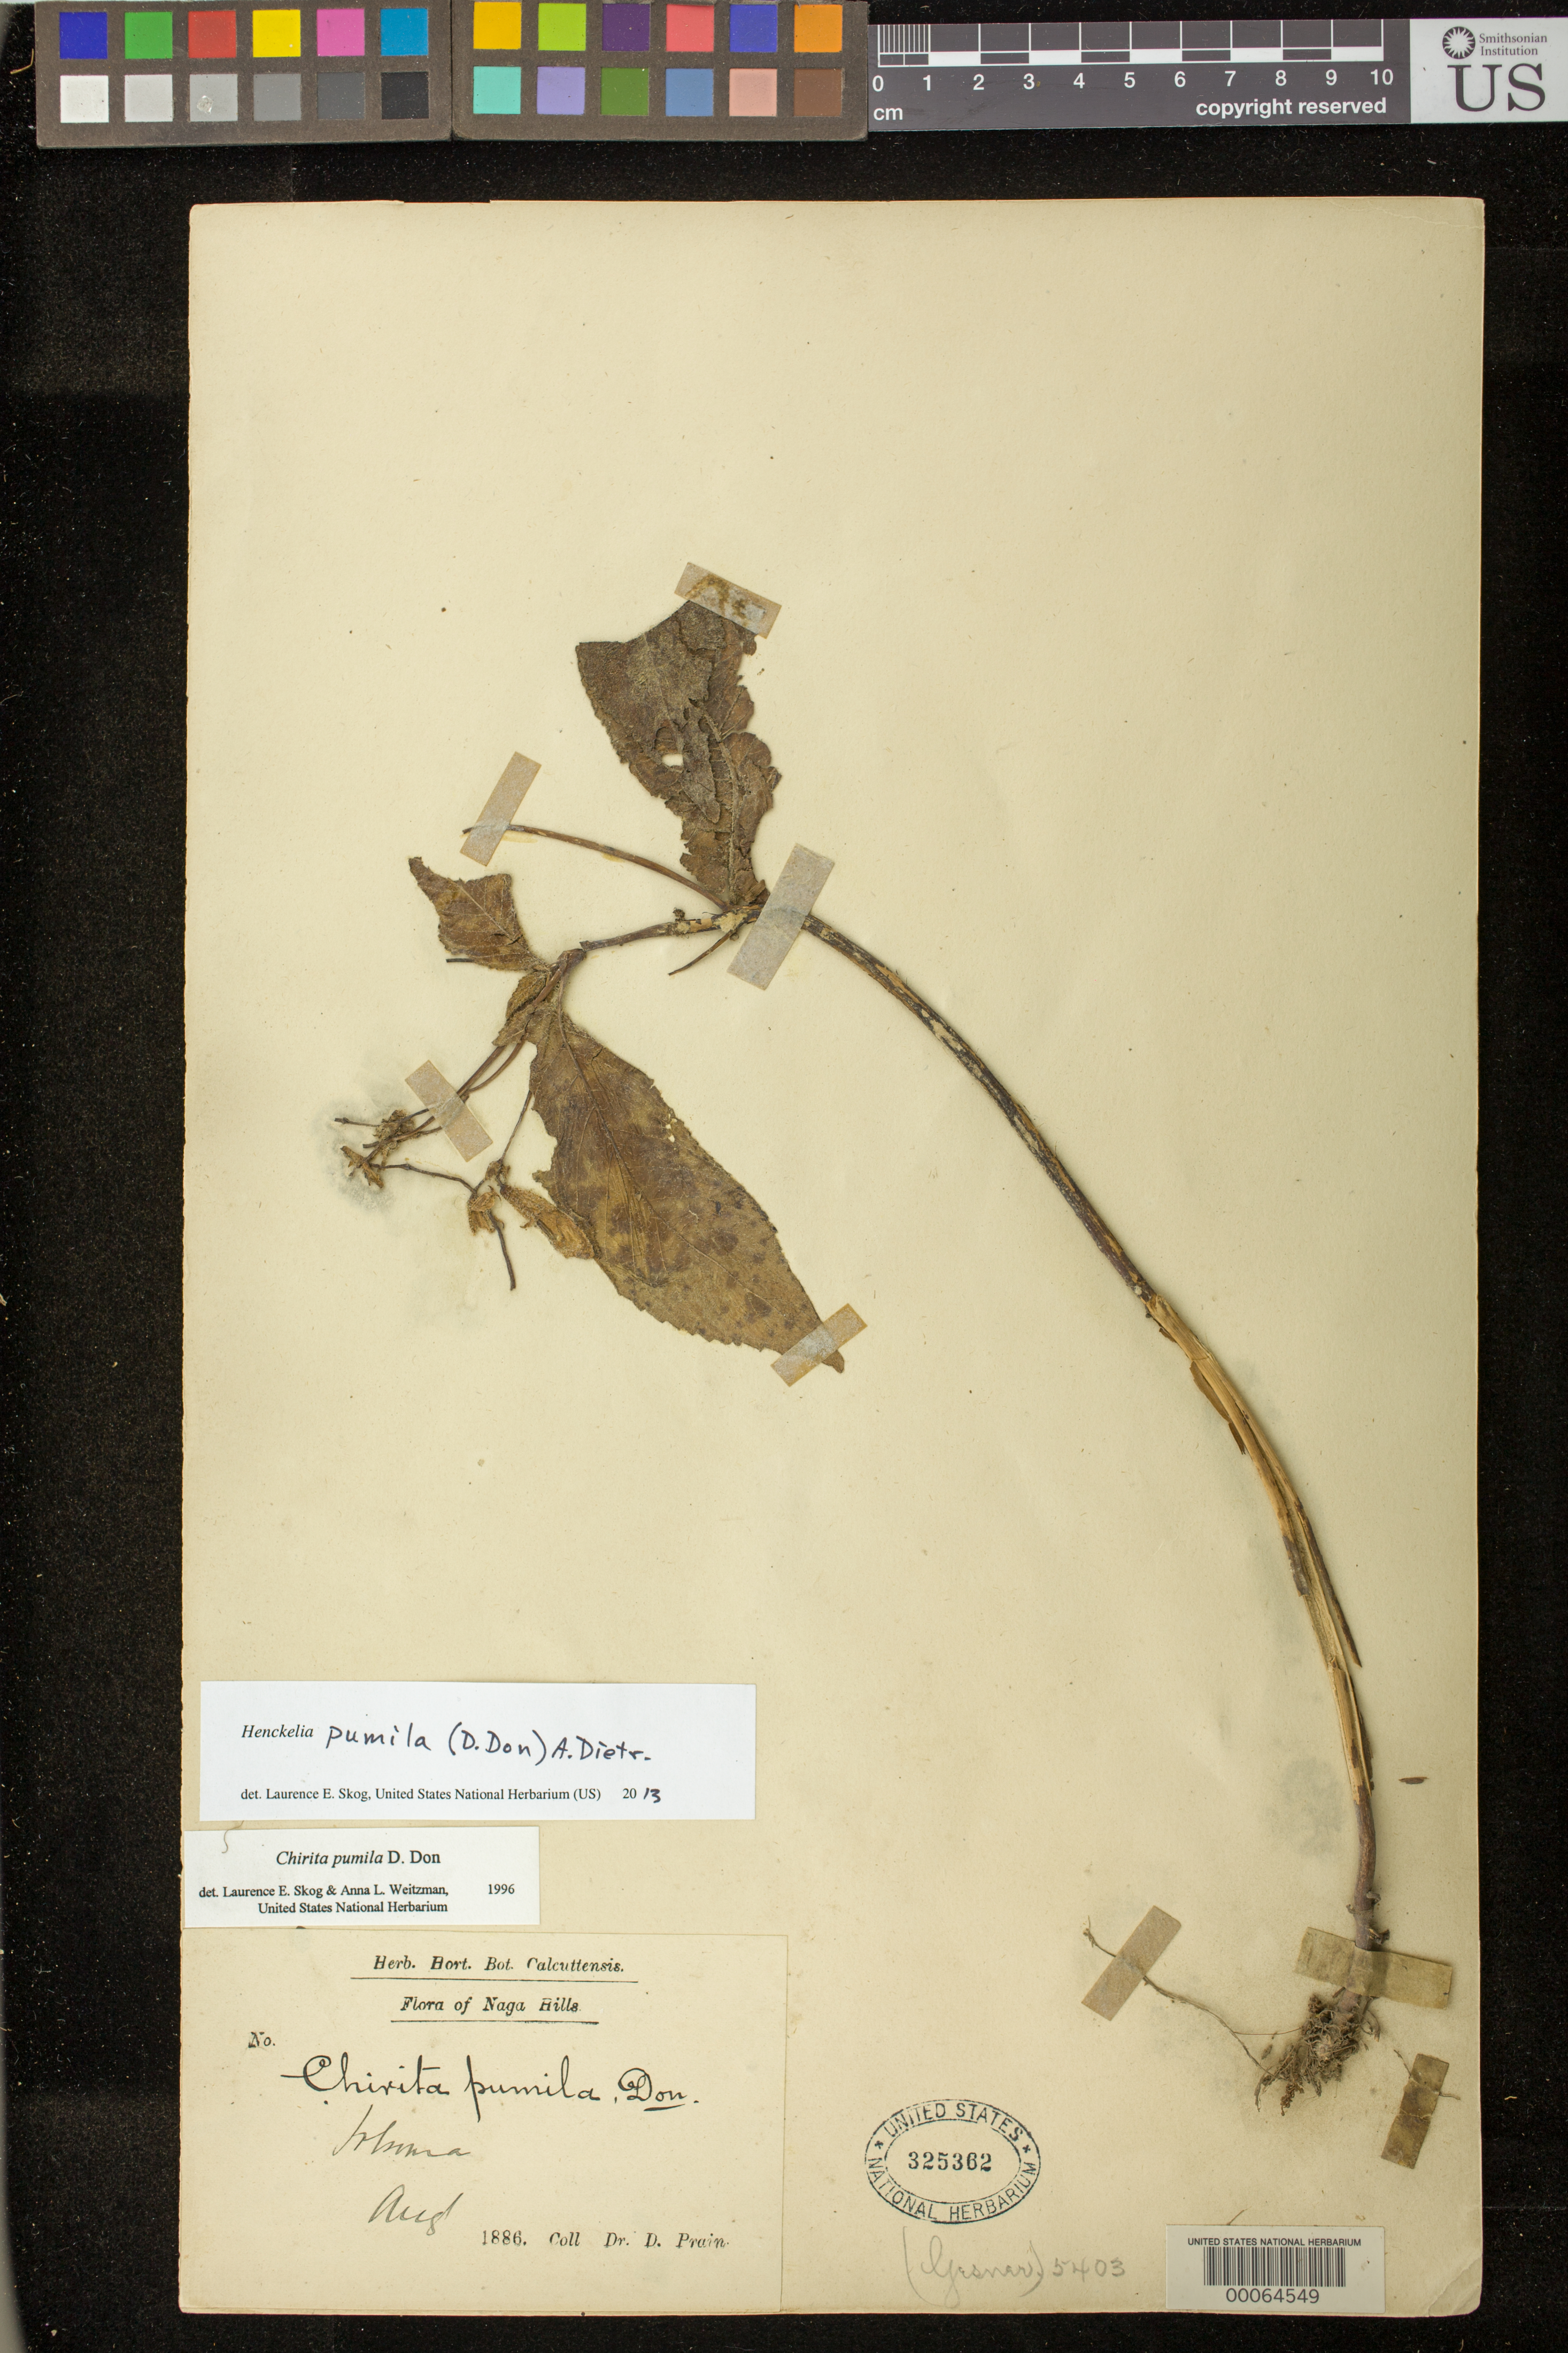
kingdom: Plantae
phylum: Tracheophyta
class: Magnoliopsida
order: Lamiales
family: Gesneriaceae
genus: Henckelia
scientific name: Henckelia pumila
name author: (D. Don) A. Dietr.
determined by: Skog, Laurence E.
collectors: D. Prain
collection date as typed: Aug 1886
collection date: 1886-08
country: India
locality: Naga hills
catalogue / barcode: US 325362